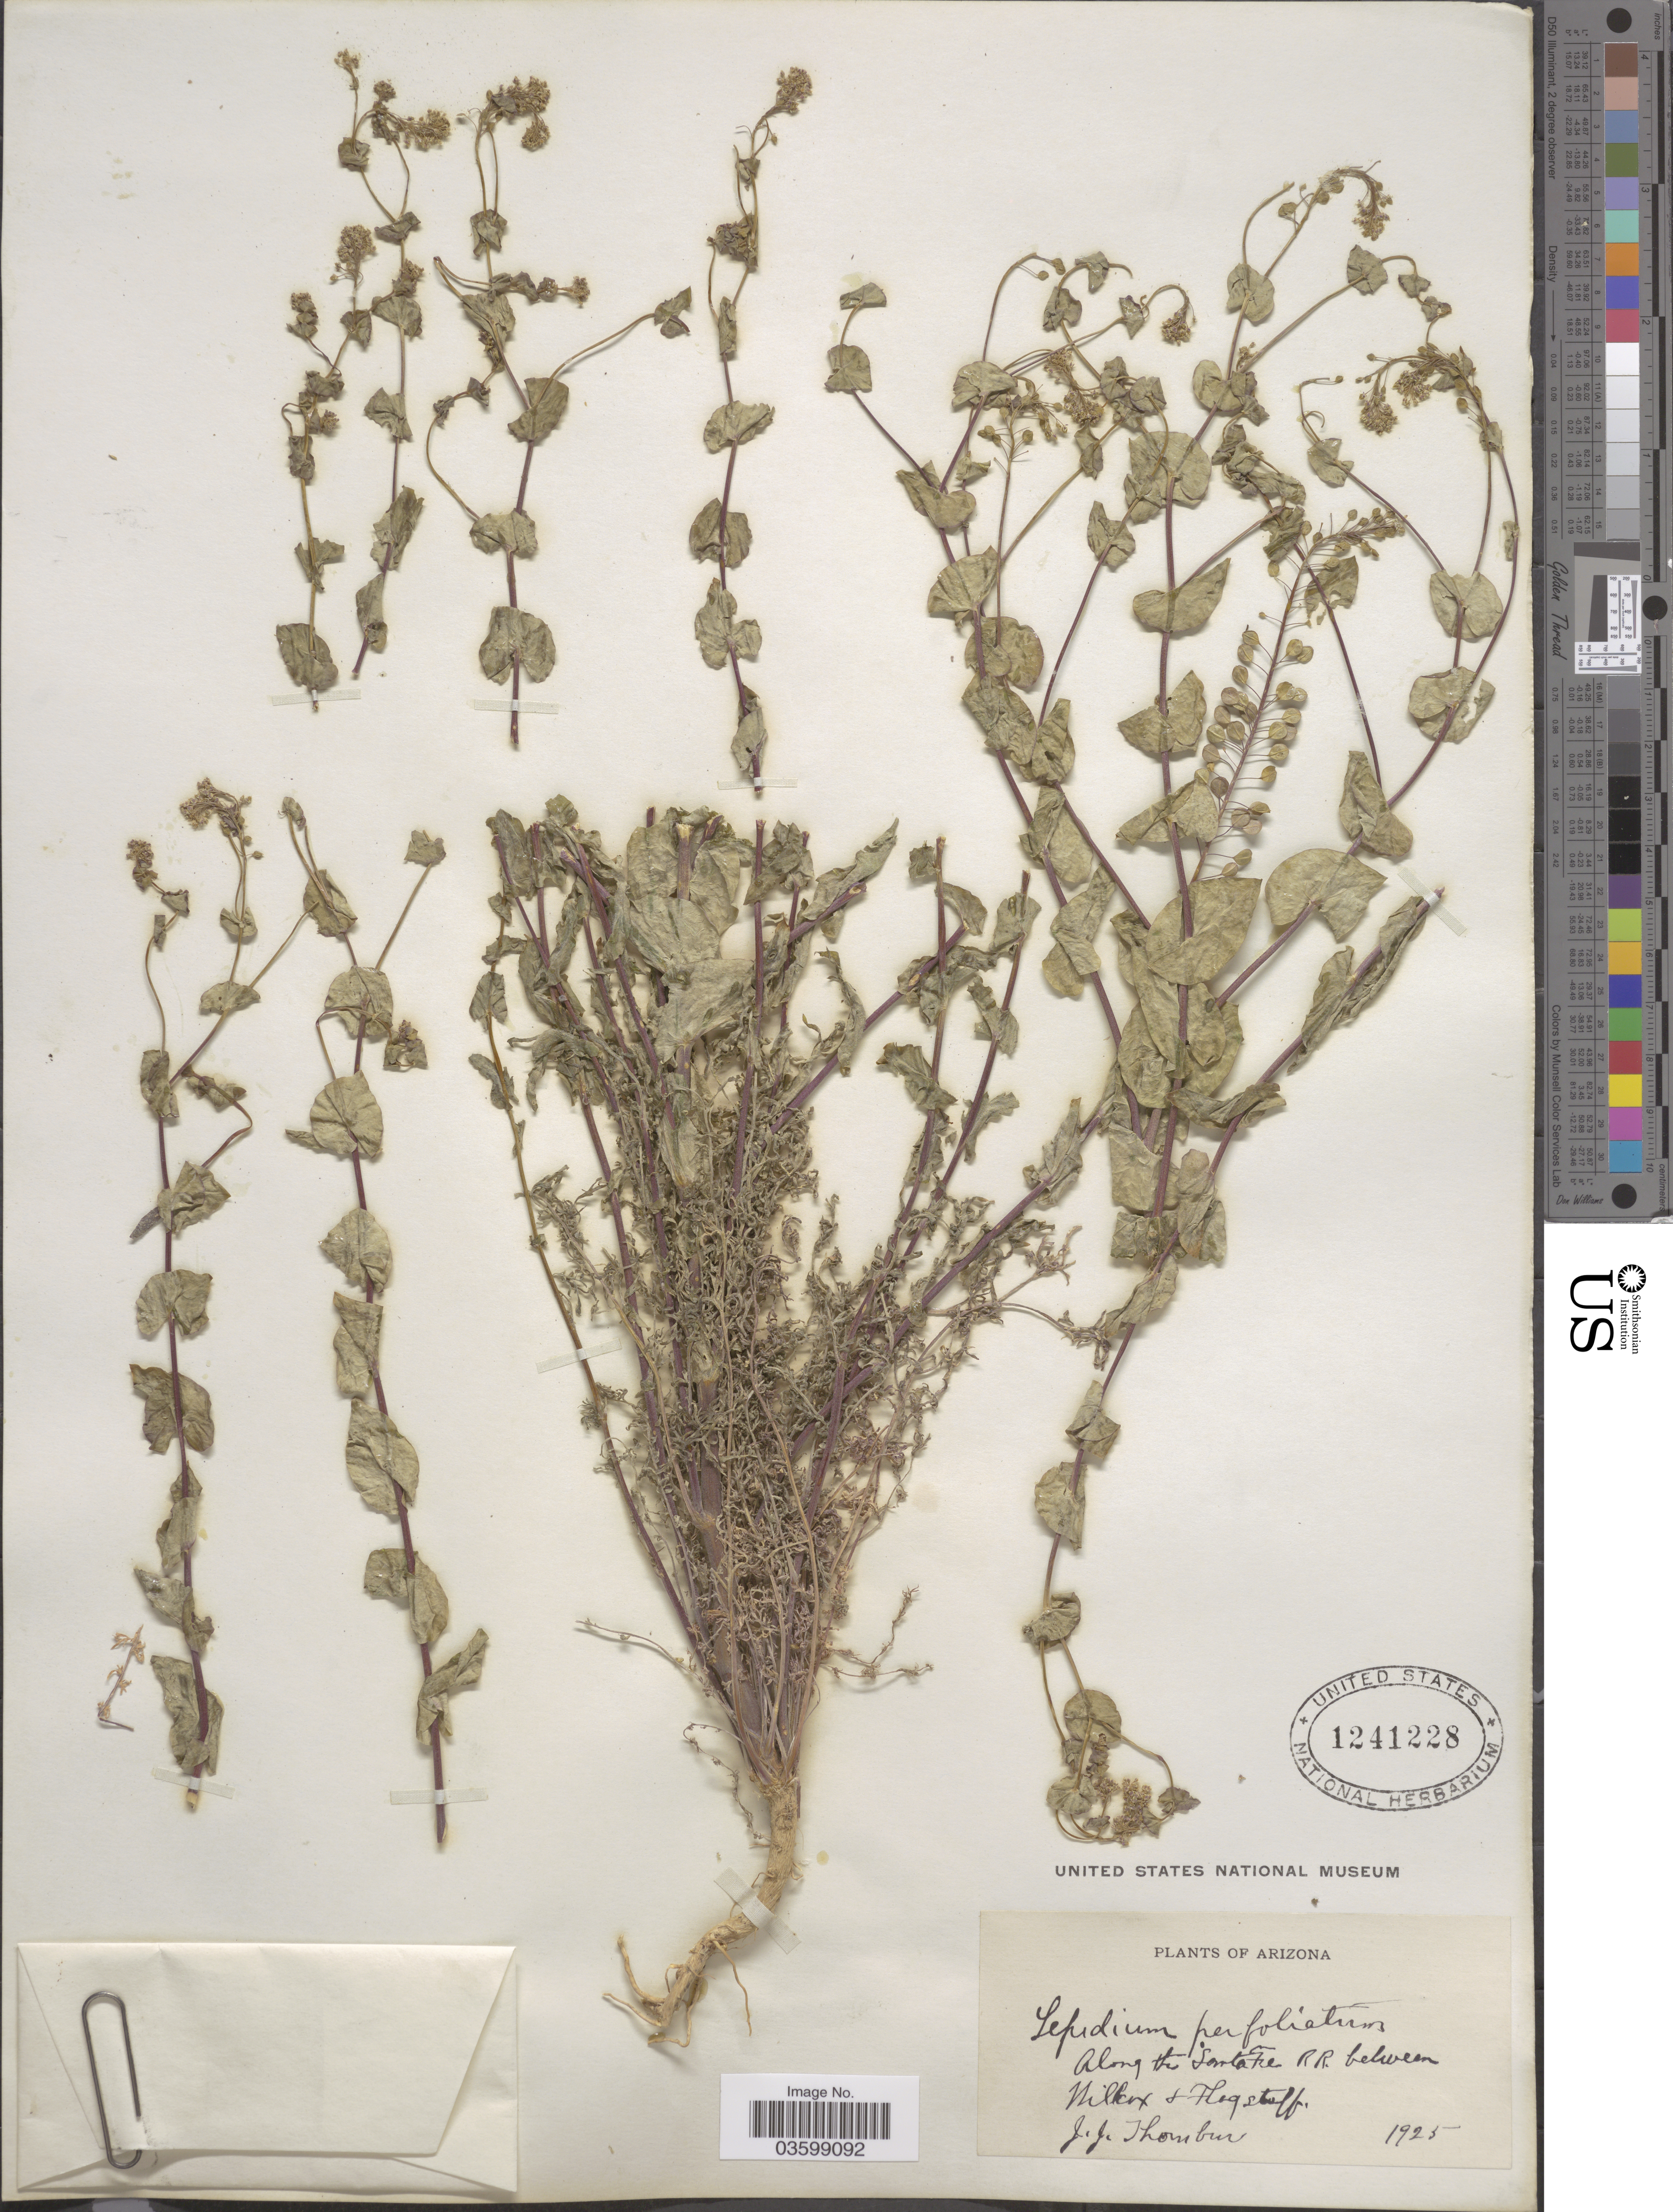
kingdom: Plantae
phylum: Tracheophyta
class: Magnoliopsida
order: Brassicales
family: Brassicaceae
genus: Lepidium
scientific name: Lepidium perfoliatum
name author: L.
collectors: J. Thornber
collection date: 1925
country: United States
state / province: Arizona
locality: Along the Santa Fe RR. between Willcox & Flagstaff.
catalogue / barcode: US 1241228